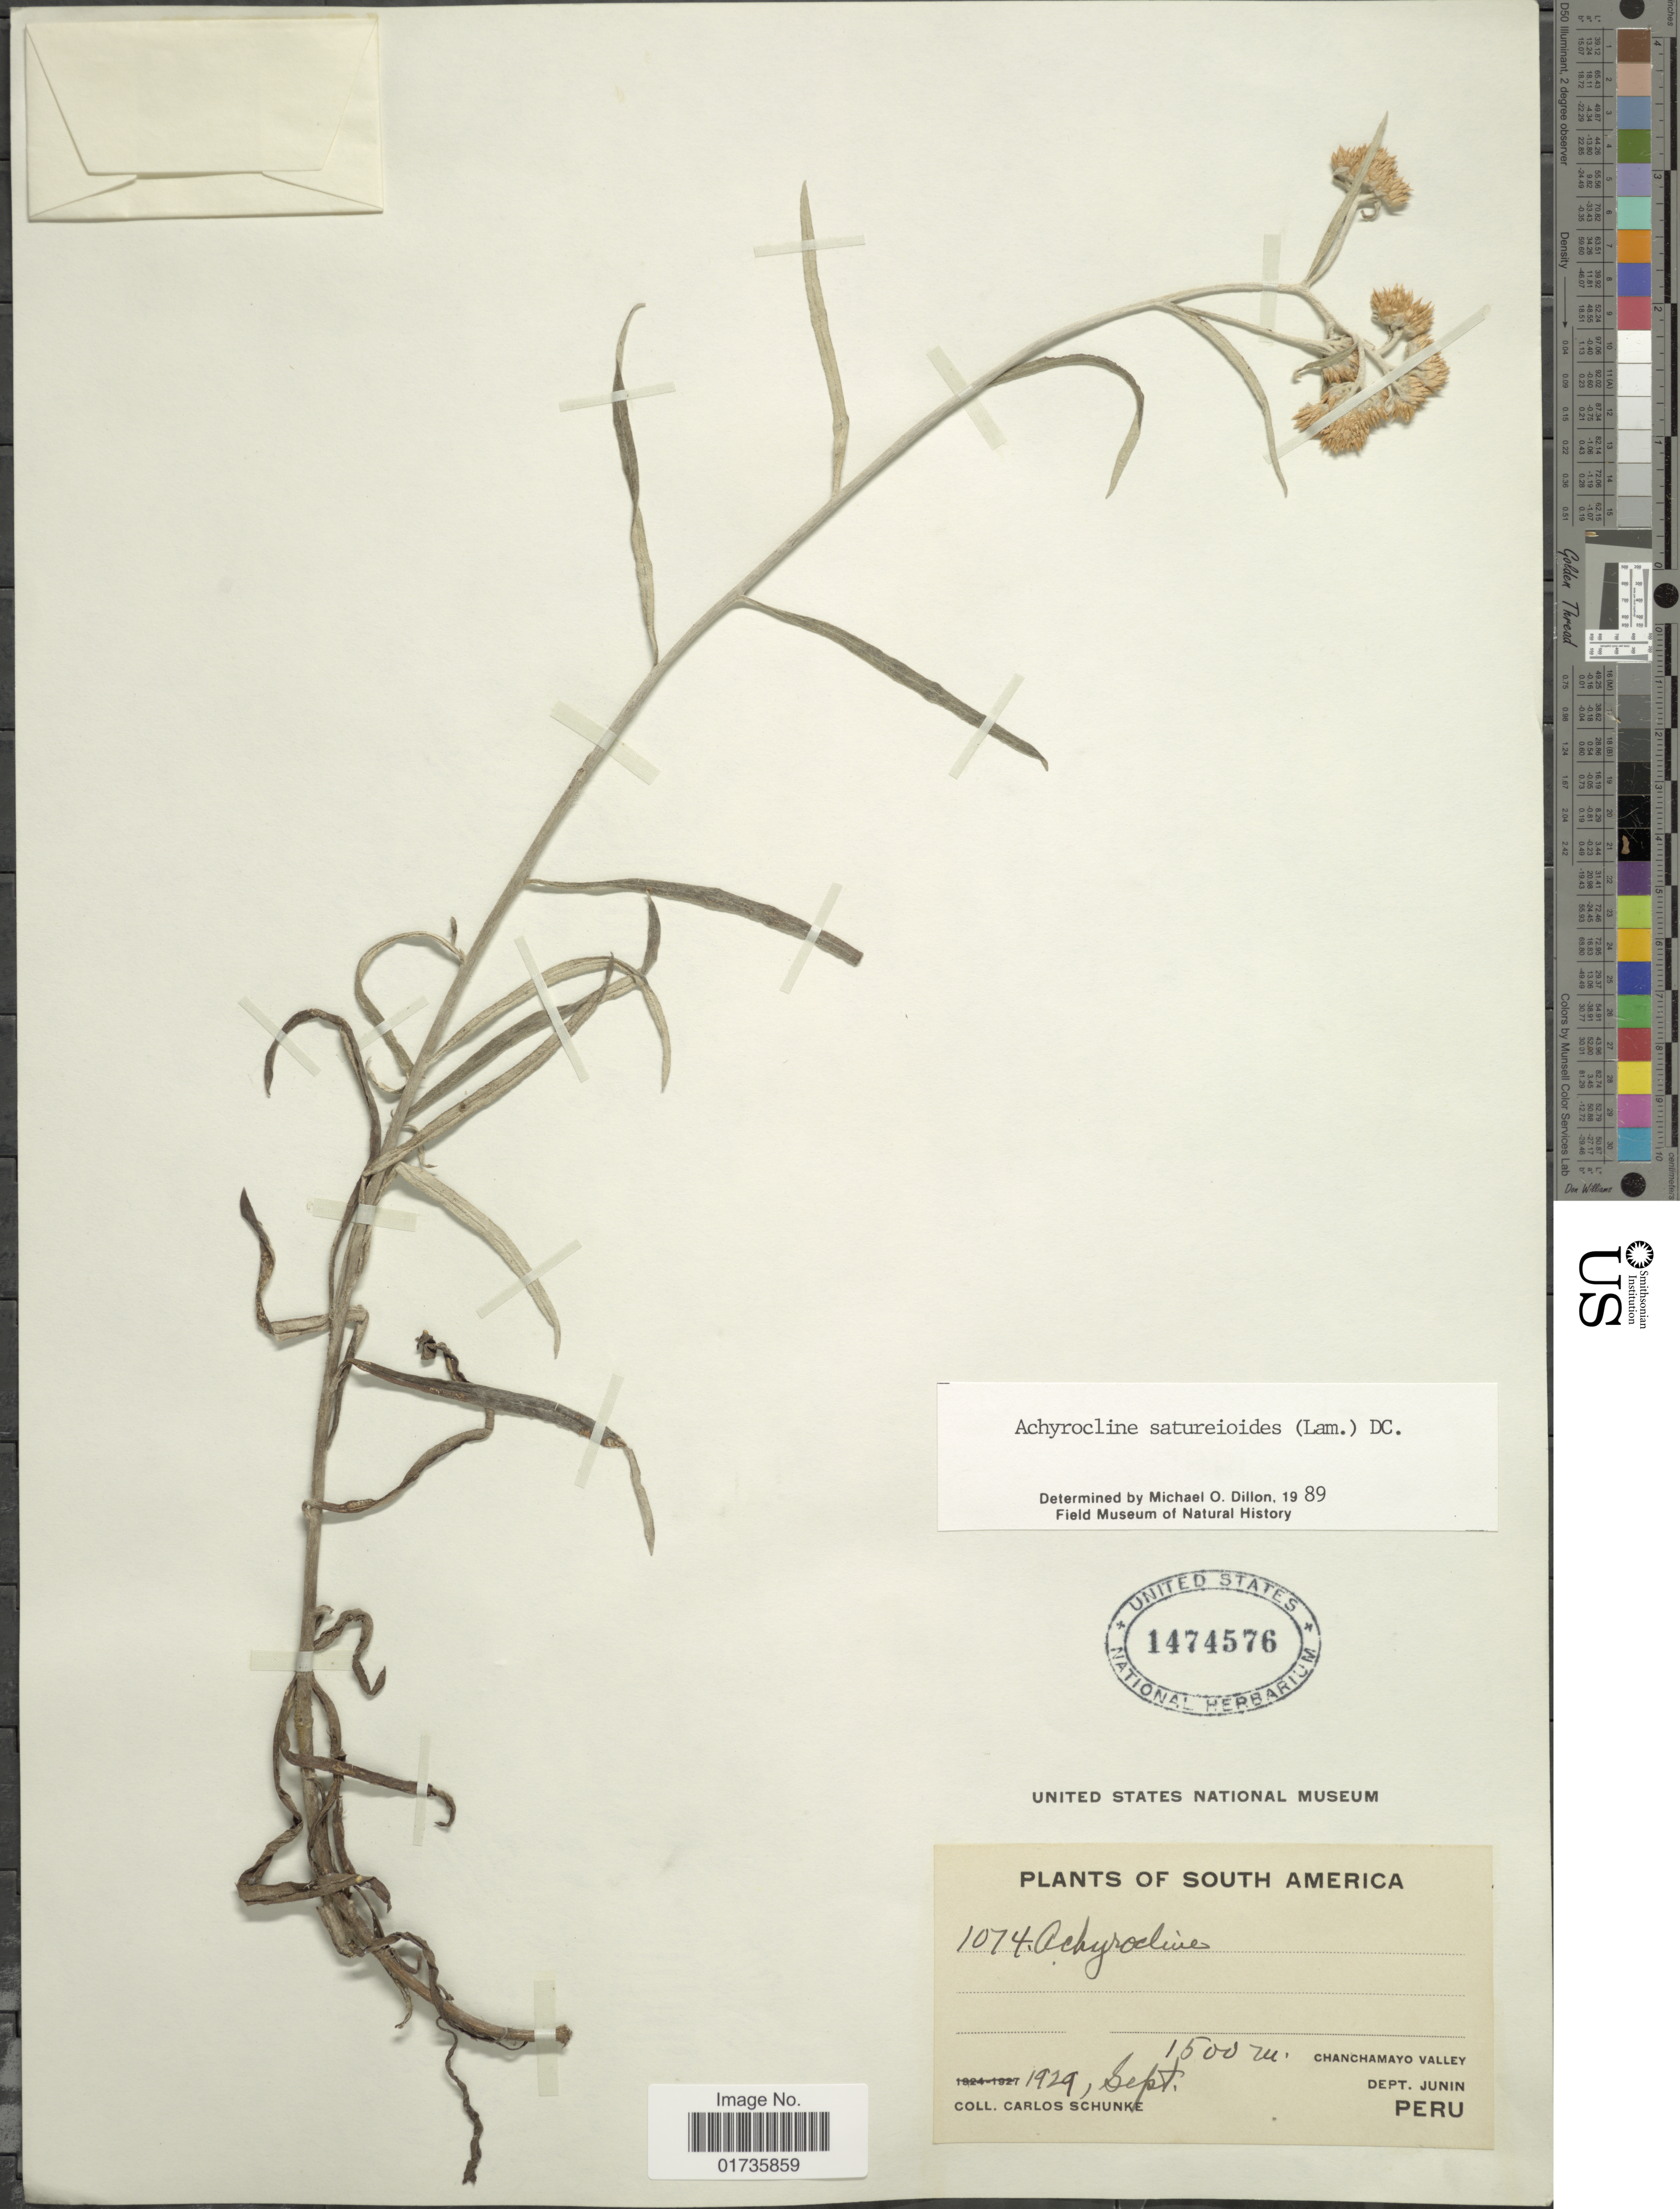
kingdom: Plantae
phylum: Tracheophyta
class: Magnoliopsida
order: Asterales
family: Asteraceae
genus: Achyrocline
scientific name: Achyrocline satureioides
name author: (Lam.) DC.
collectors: C. Schunke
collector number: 1074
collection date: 1929-09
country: Peru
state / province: Junín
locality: Chanchamayo Valley, Dept. Junin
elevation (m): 1500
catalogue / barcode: US 1474576